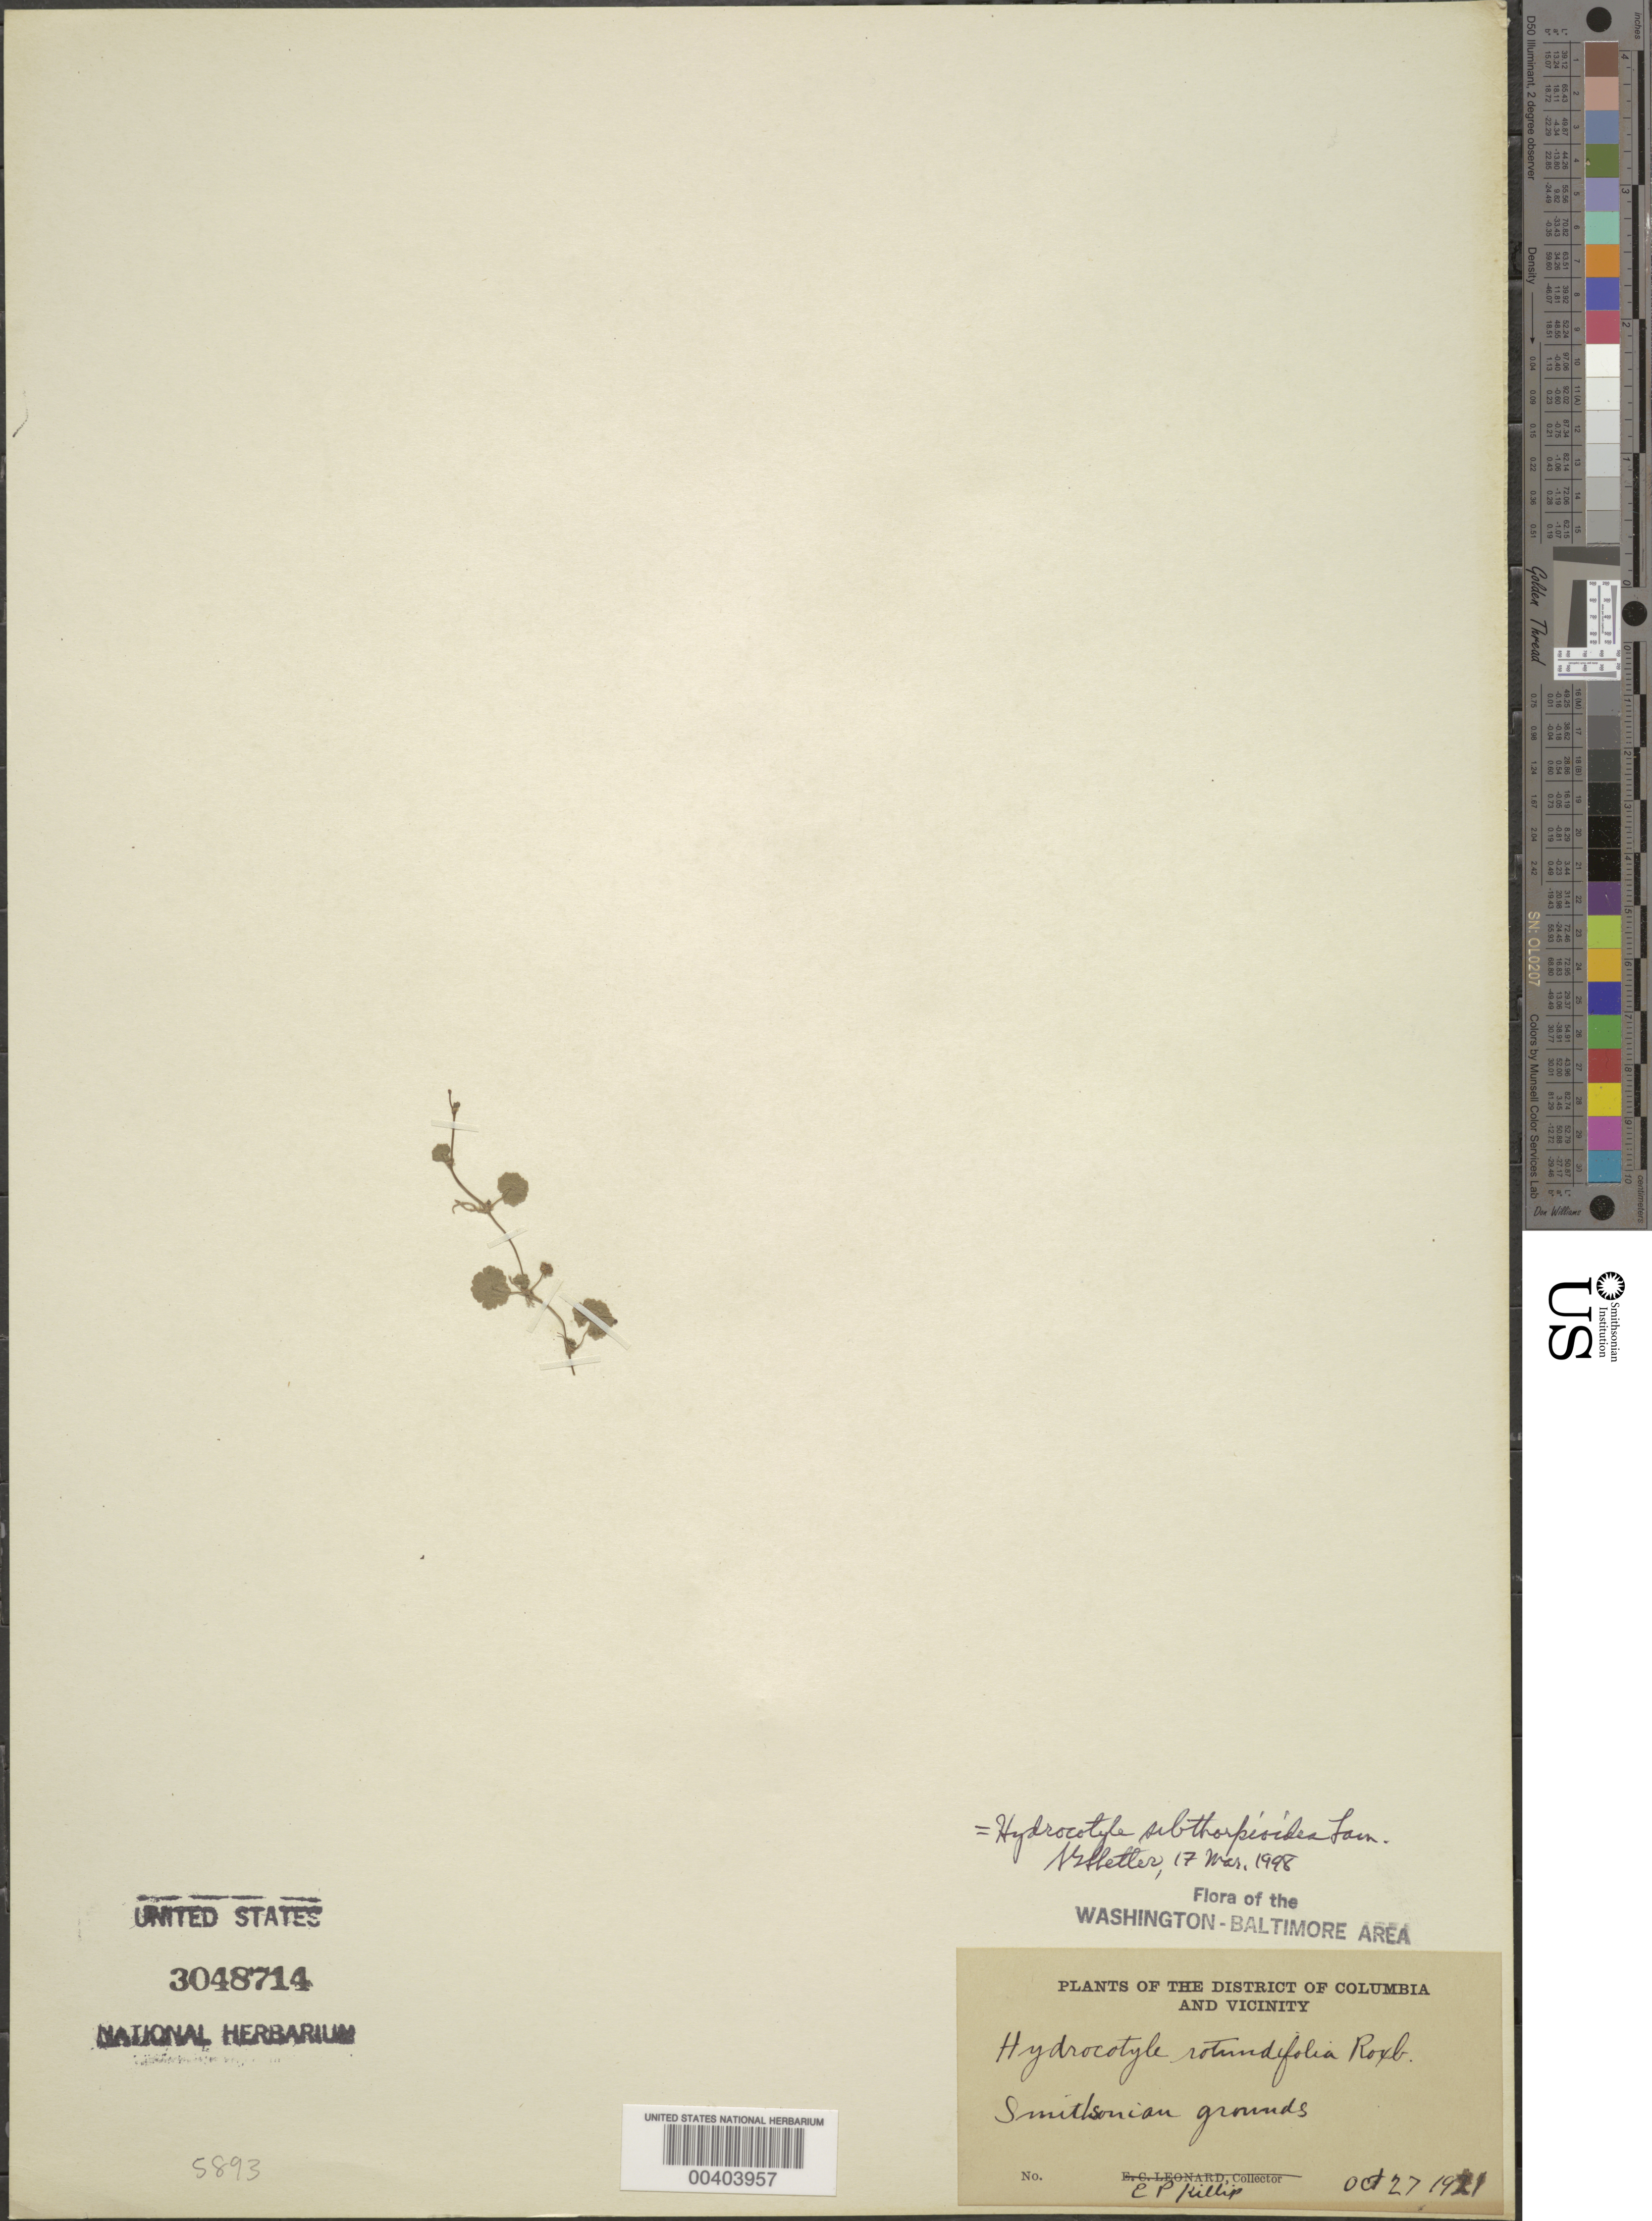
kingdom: Plantae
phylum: Tracheophyta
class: Magnoliopsida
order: Apiales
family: Araliaceae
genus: Hydrocotyle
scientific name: Hydrocotyle sibthorpioides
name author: Lam.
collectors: E. P. Killip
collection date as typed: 27 Oct 1921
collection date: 1921-10-27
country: United States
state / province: District of Columbia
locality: Smithsonian grounds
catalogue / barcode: US 3048714